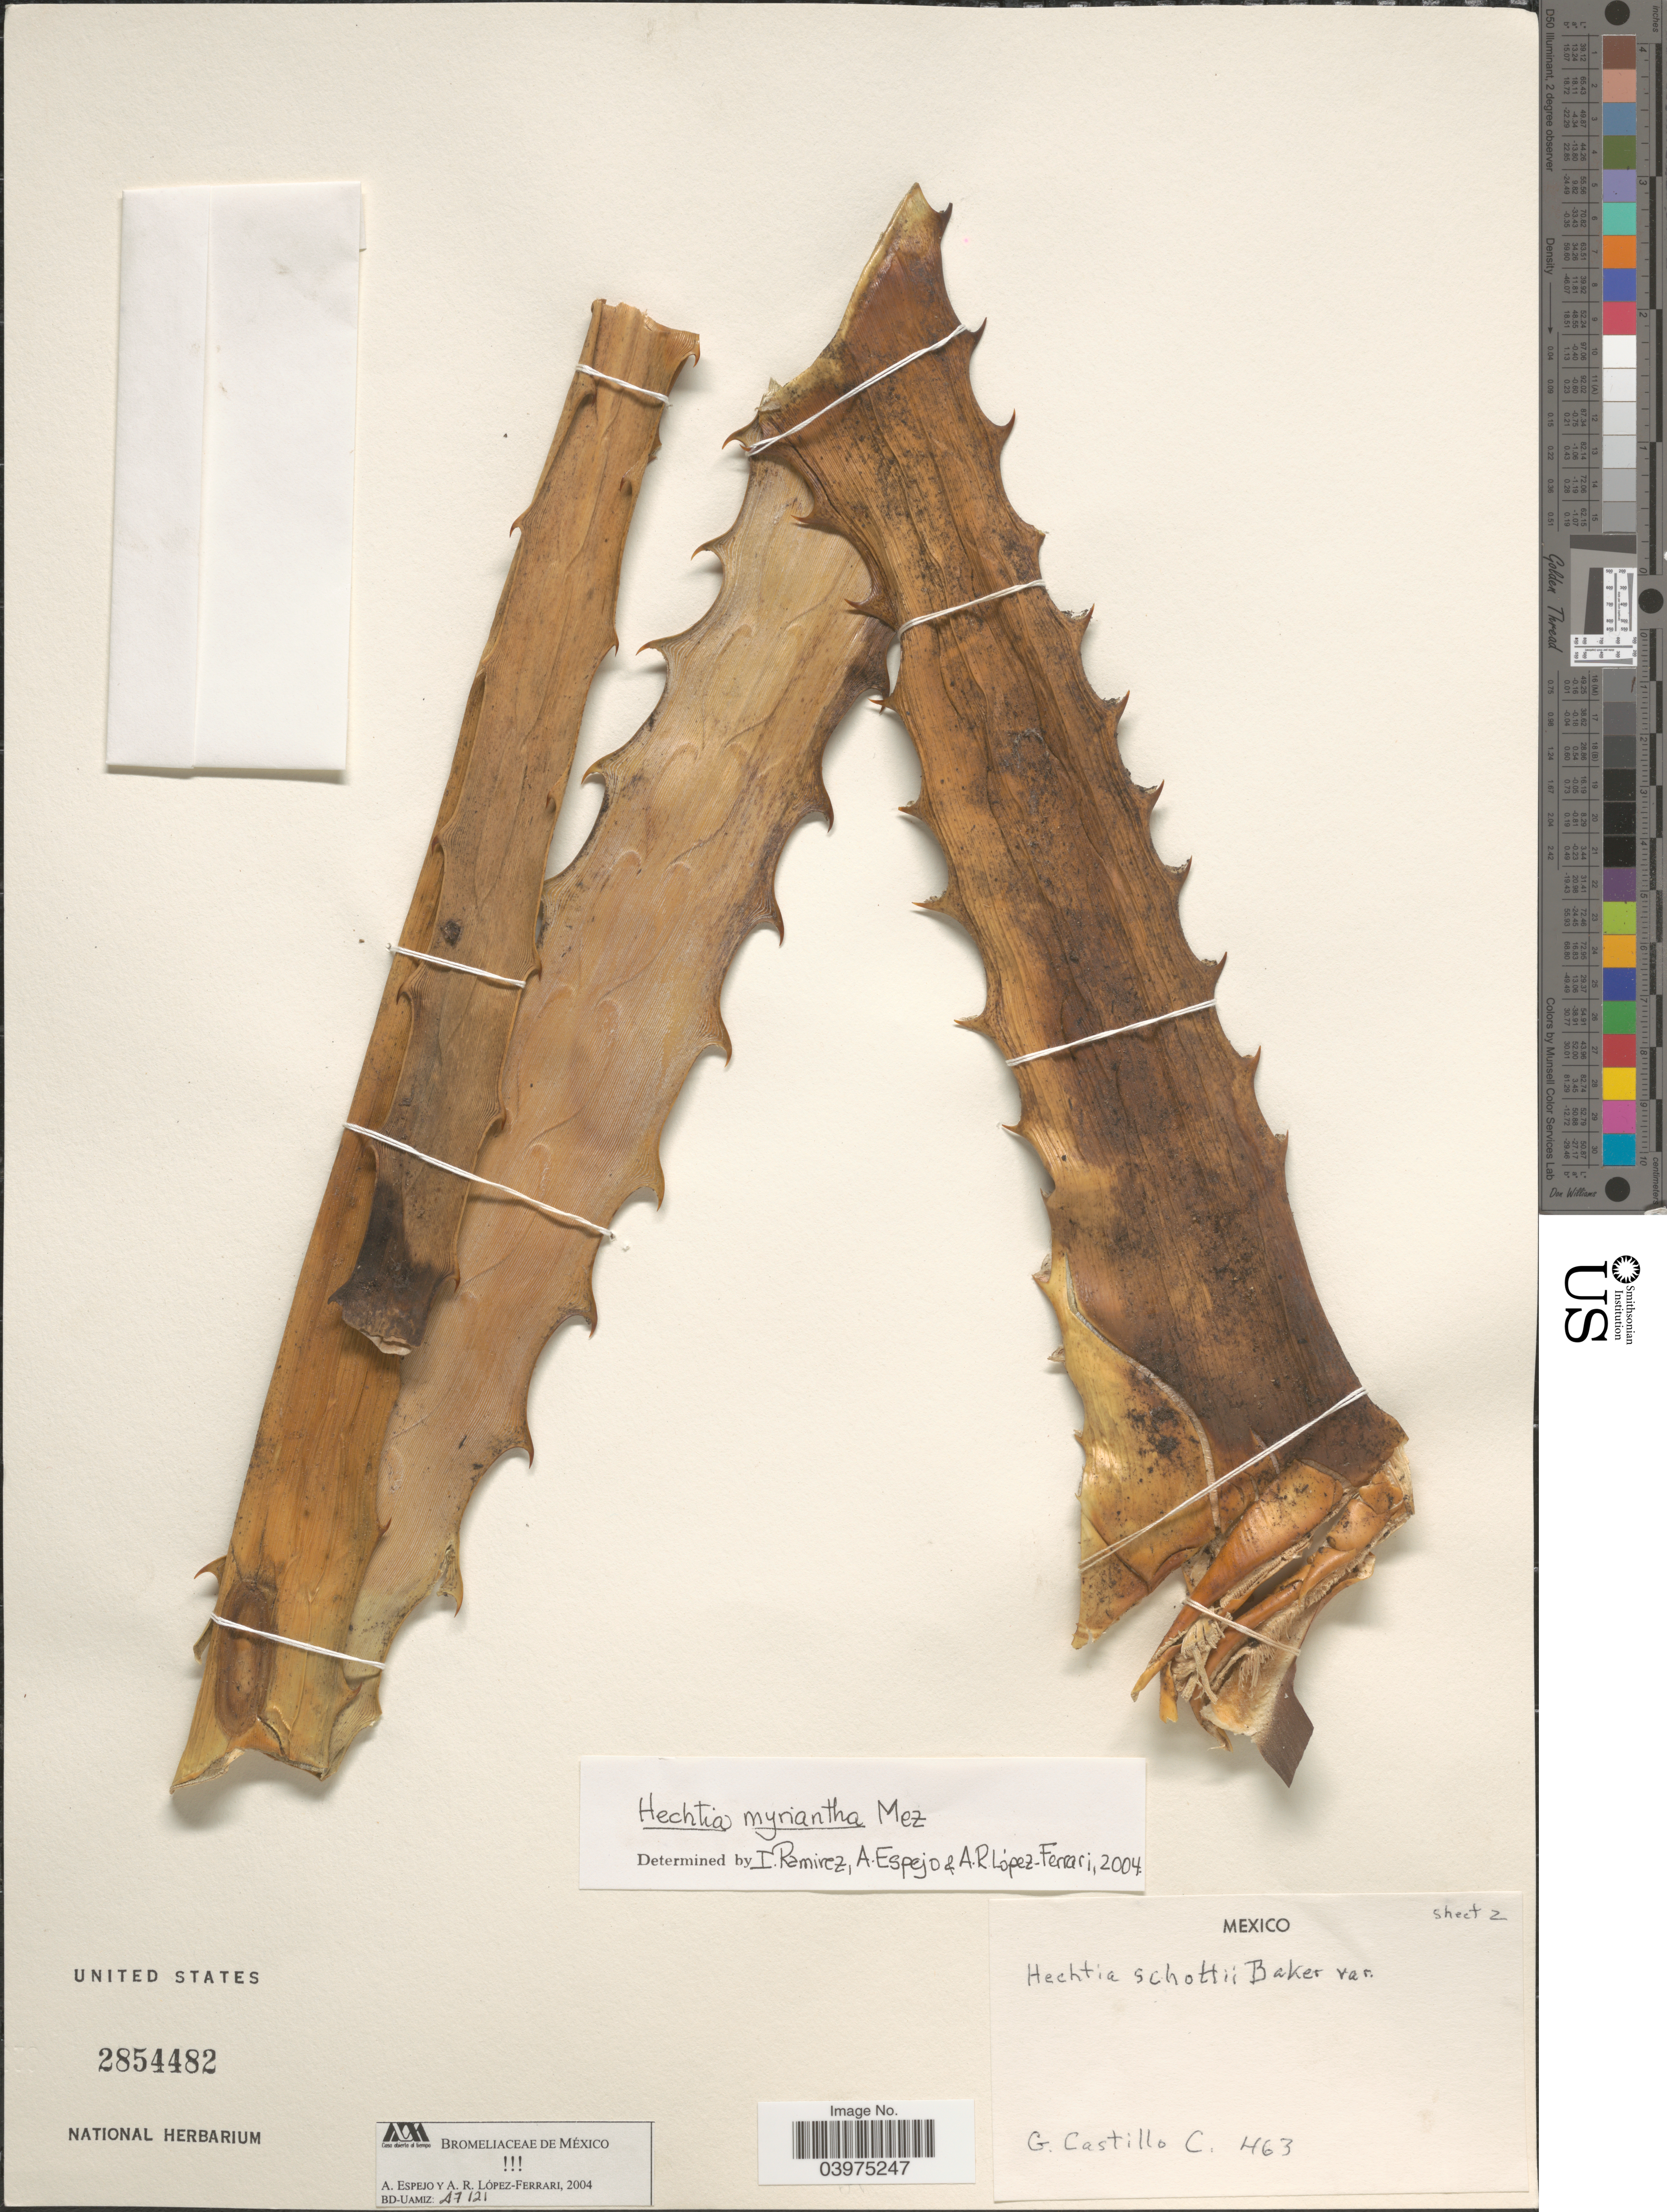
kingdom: Plantae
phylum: Tracheophyta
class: Liliopsida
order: Poales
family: Bromeliaceae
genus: Hechtia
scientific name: Hechtia myriantha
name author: Mez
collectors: G. Castillo C.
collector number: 463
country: Mexico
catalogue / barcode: US 2854482